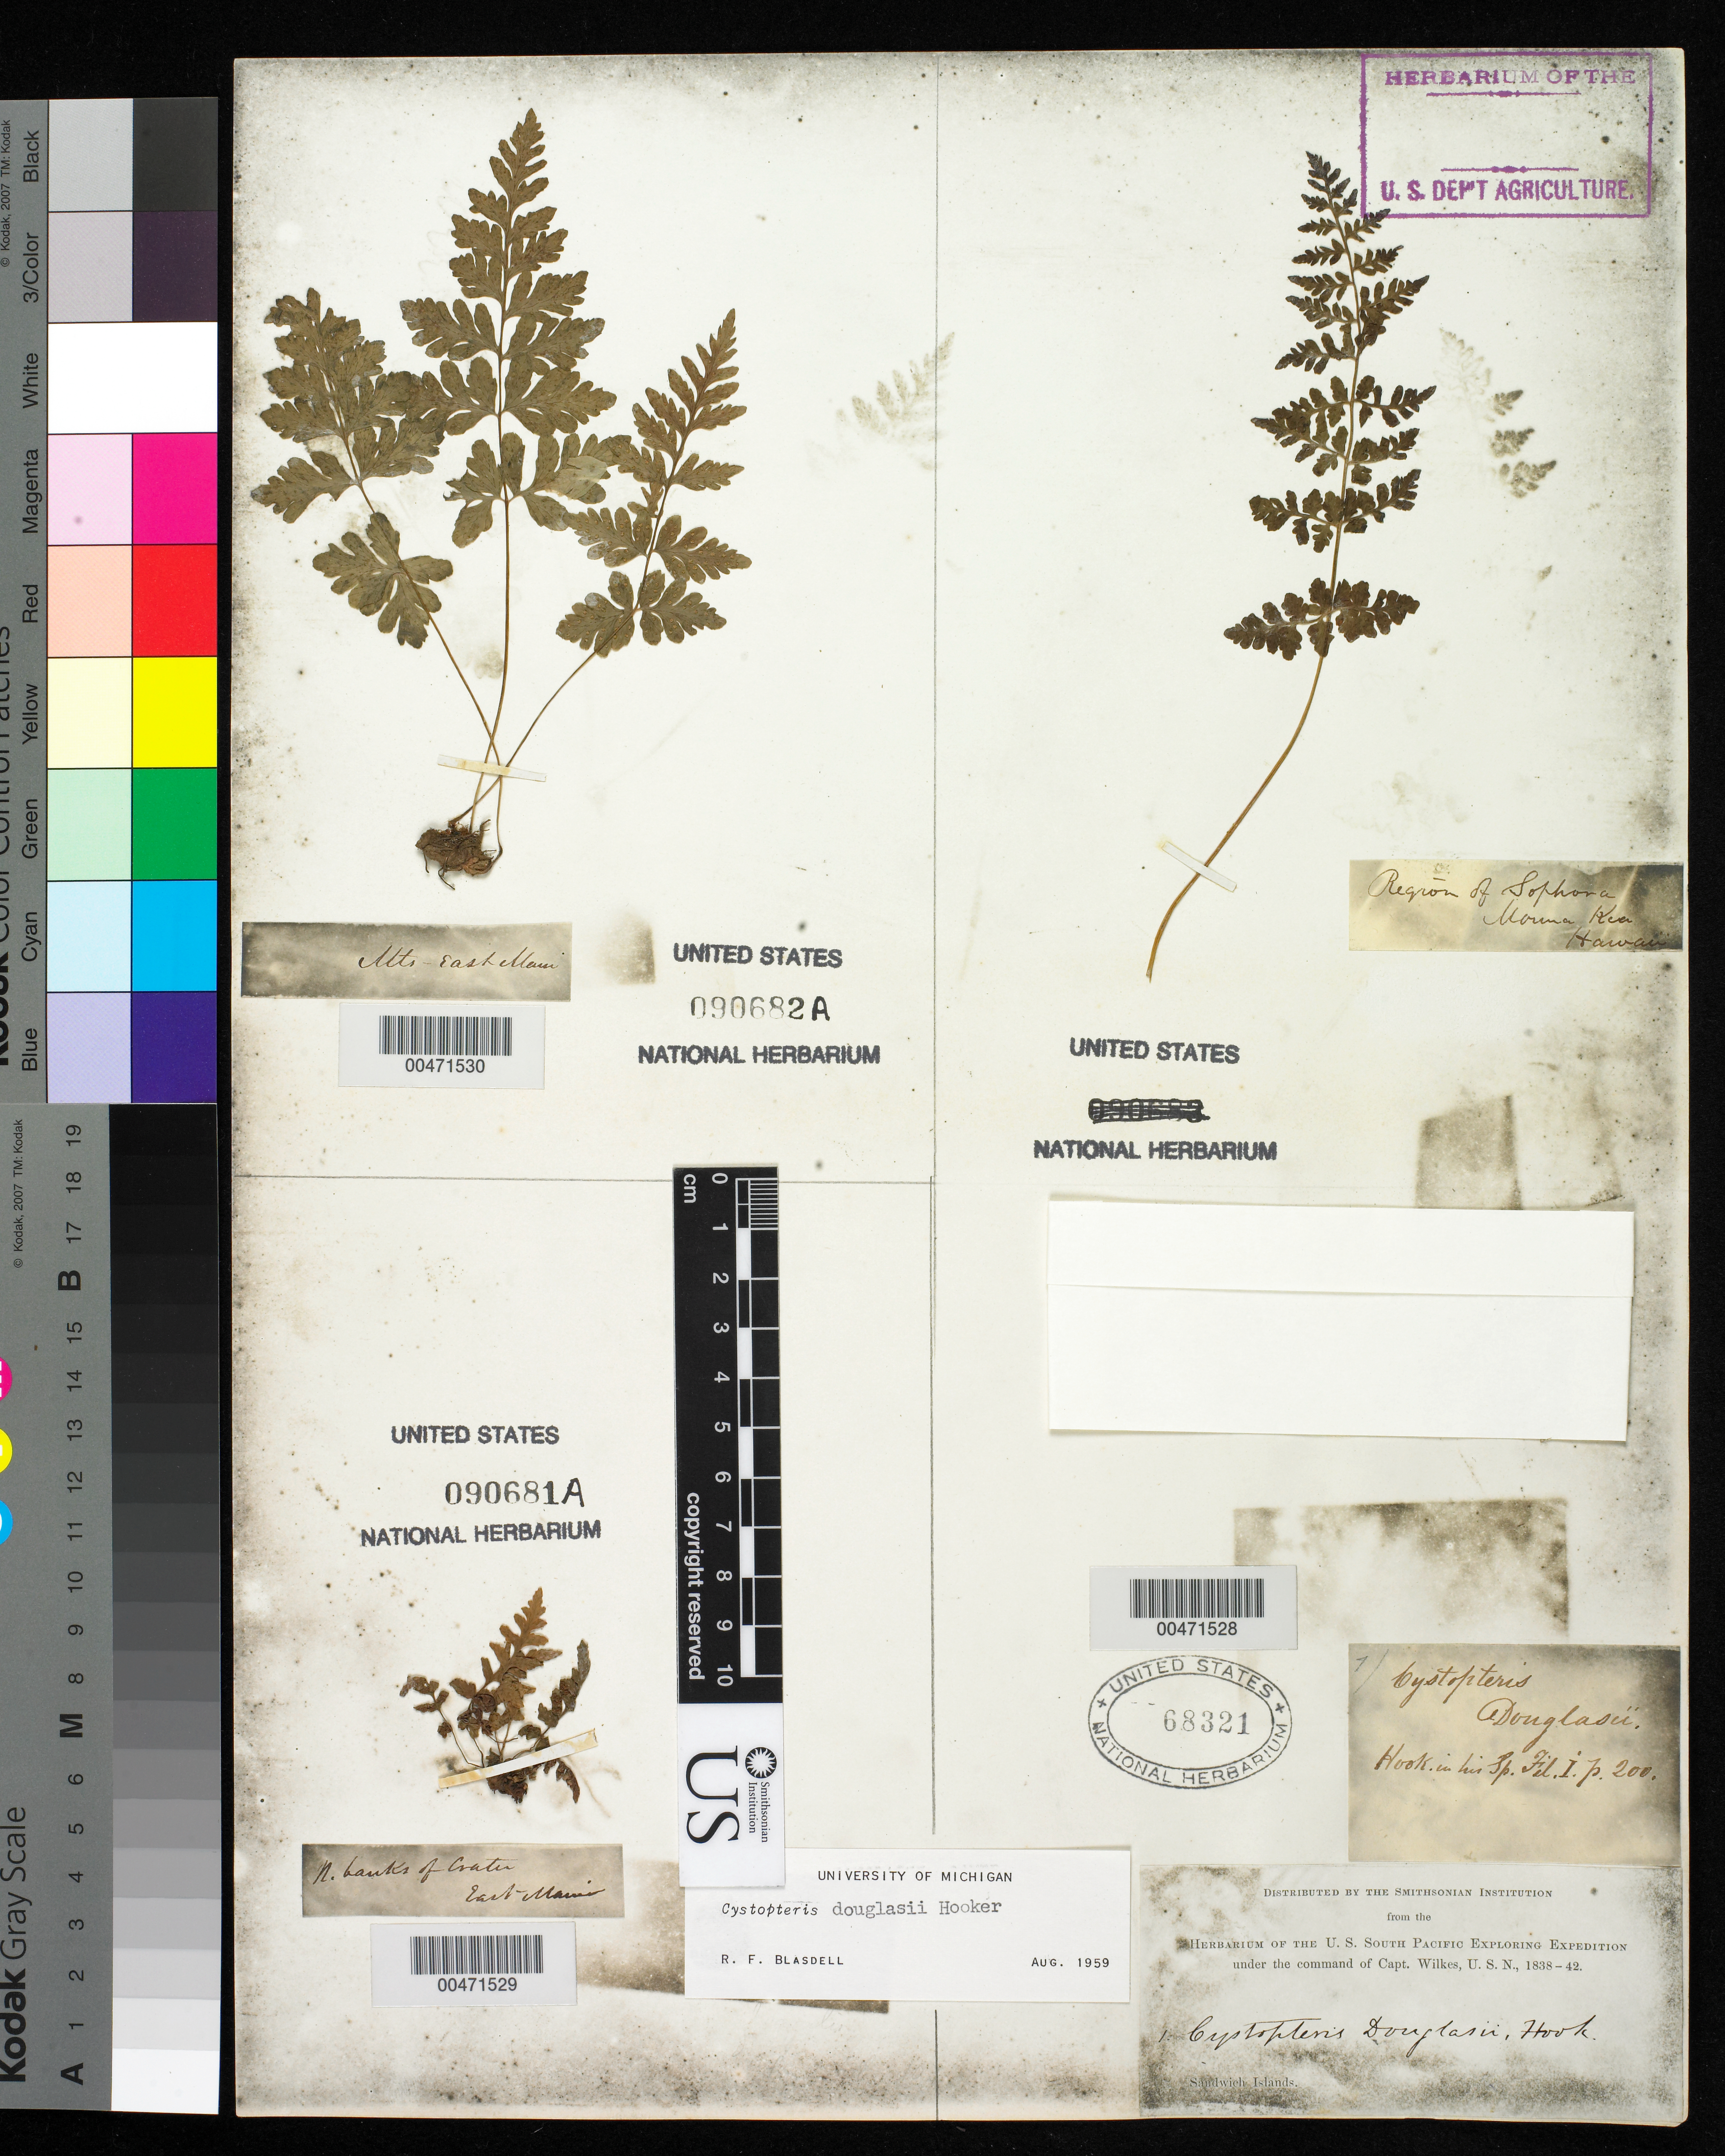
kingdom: Plantae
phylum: Tracheophyta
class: Polypodiopsida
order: Polypodiales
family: Cystopteridaceae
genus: Cystopteris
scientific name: Cystopteris douglasii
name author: Hook.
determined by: Blasdell, R. F.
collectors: Wilkes Explor. Exped.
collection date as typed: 1838 to -- --- 1842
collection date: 1838/1842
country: United States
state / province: Hawaii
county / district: Maui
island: Maui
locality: E Maui, N banks of crater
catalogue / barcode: US 90681A